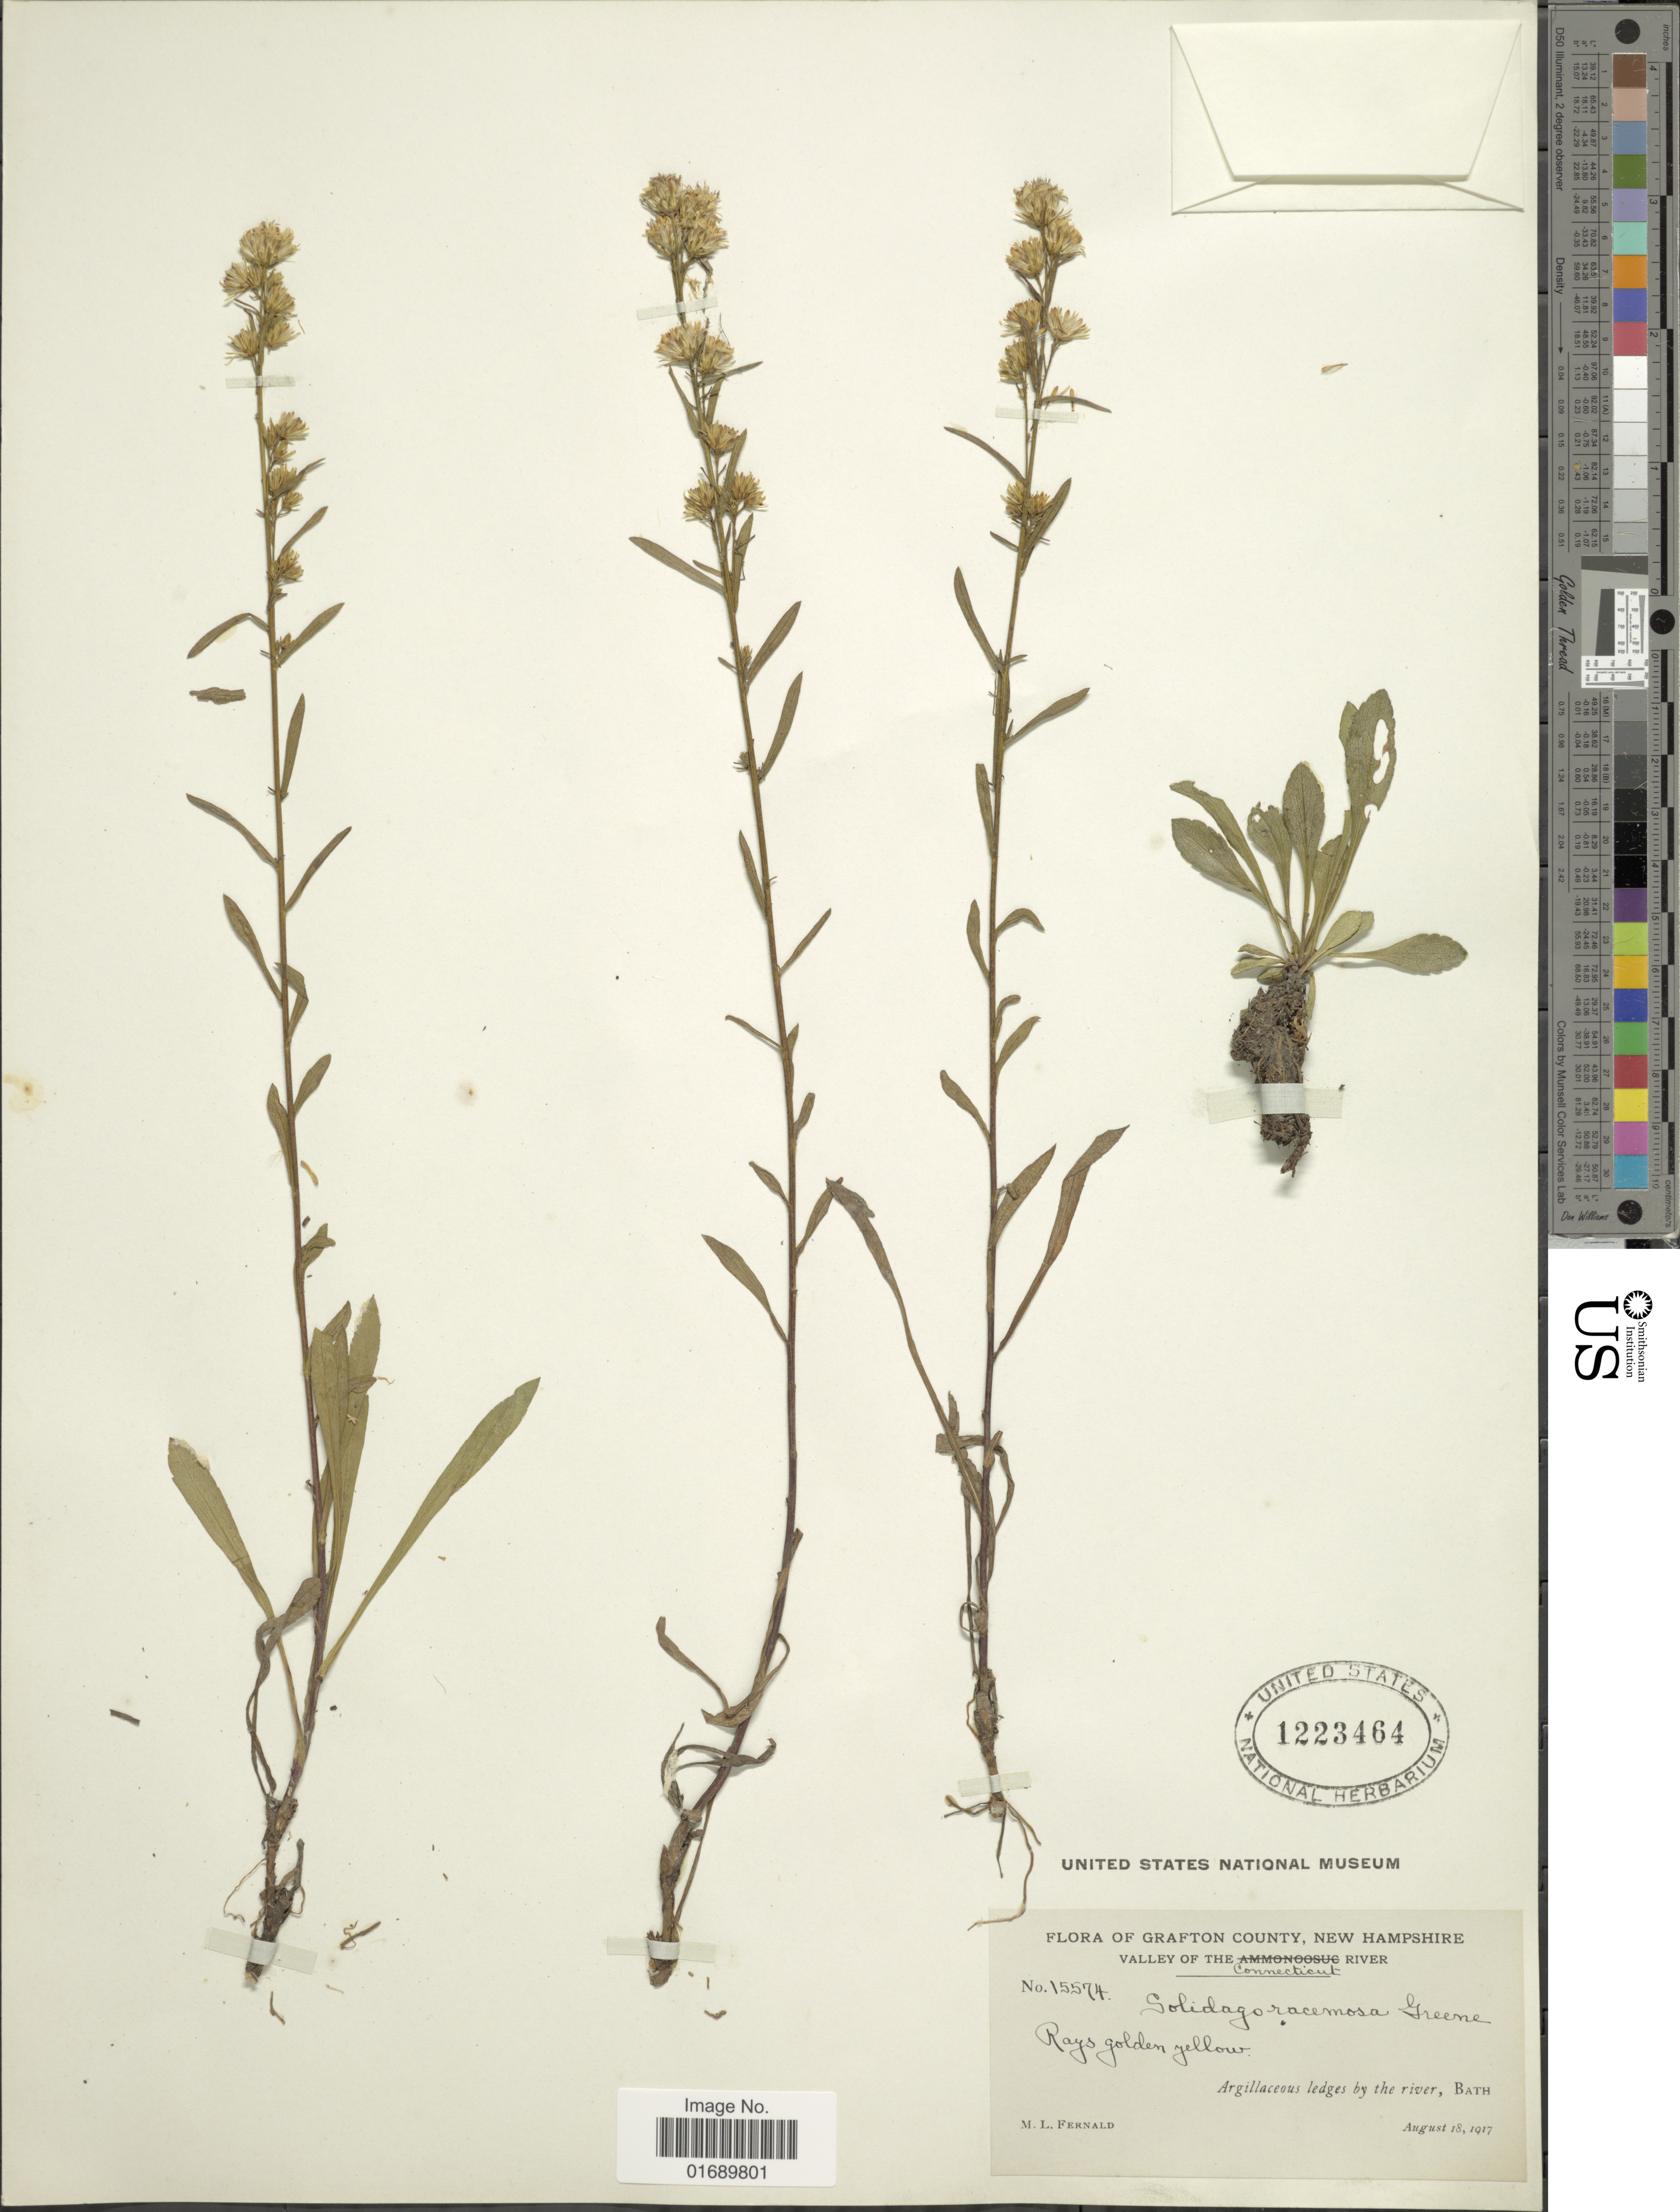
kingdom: Plantae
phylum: Tracheophyta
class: Magnoliopsida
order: Asterales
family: Asteraceae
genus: Solidago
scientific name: Solidago racemosa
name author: Greene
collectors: M. L. Fernald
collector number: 15574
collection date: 1917-08-18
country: United States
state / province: New Hampshire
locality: Grafton County, Valley of the Connecticut, Rays golden yellow, Argillaceous ledges by the river, Bath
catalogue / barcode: US 1223464